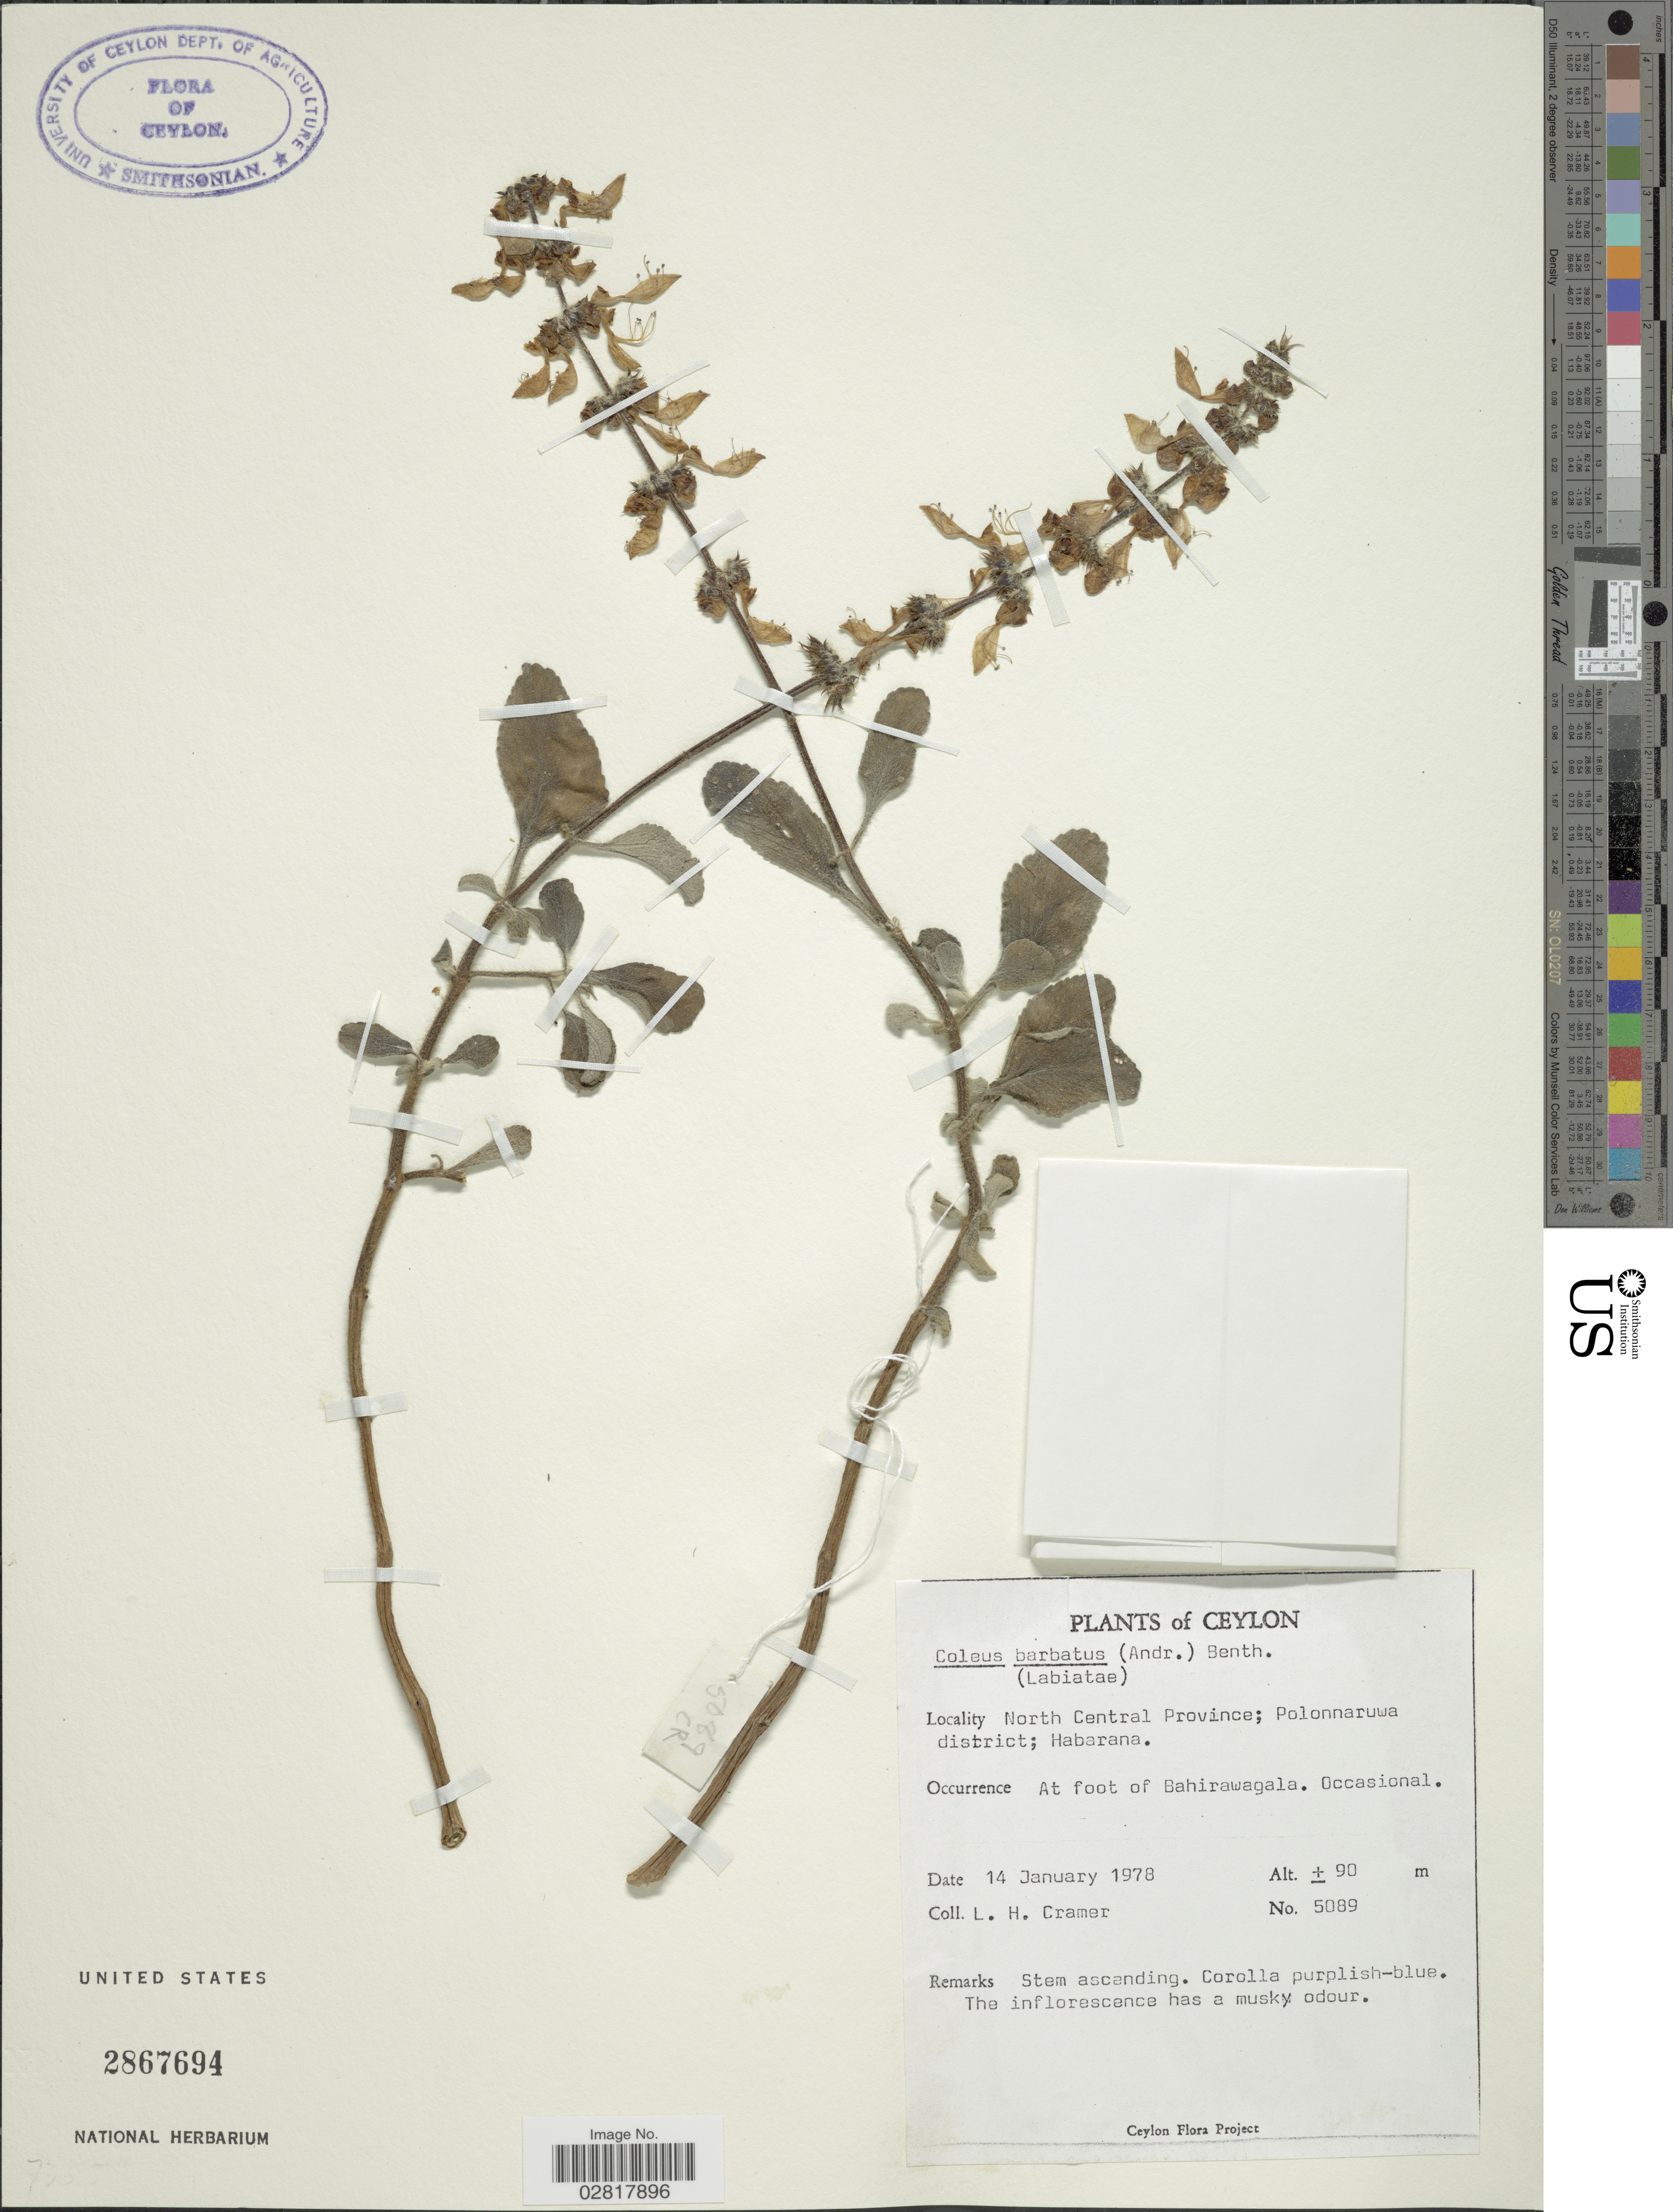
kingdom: Plantae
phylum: Tracheophyta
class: Magnoliopsida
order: Lamiales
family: Lamiaceae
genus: Plectranthus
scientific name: Plectranthus barbatus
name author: Andrews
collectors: L. H. Cramer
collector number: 5089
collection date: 1978-01-14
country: Sri Lanka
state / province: North Central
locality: Ceylon. Polonnaruwa district; Habarana. At foot of Bahirawagala.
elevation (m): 90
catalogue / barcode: US 2867694